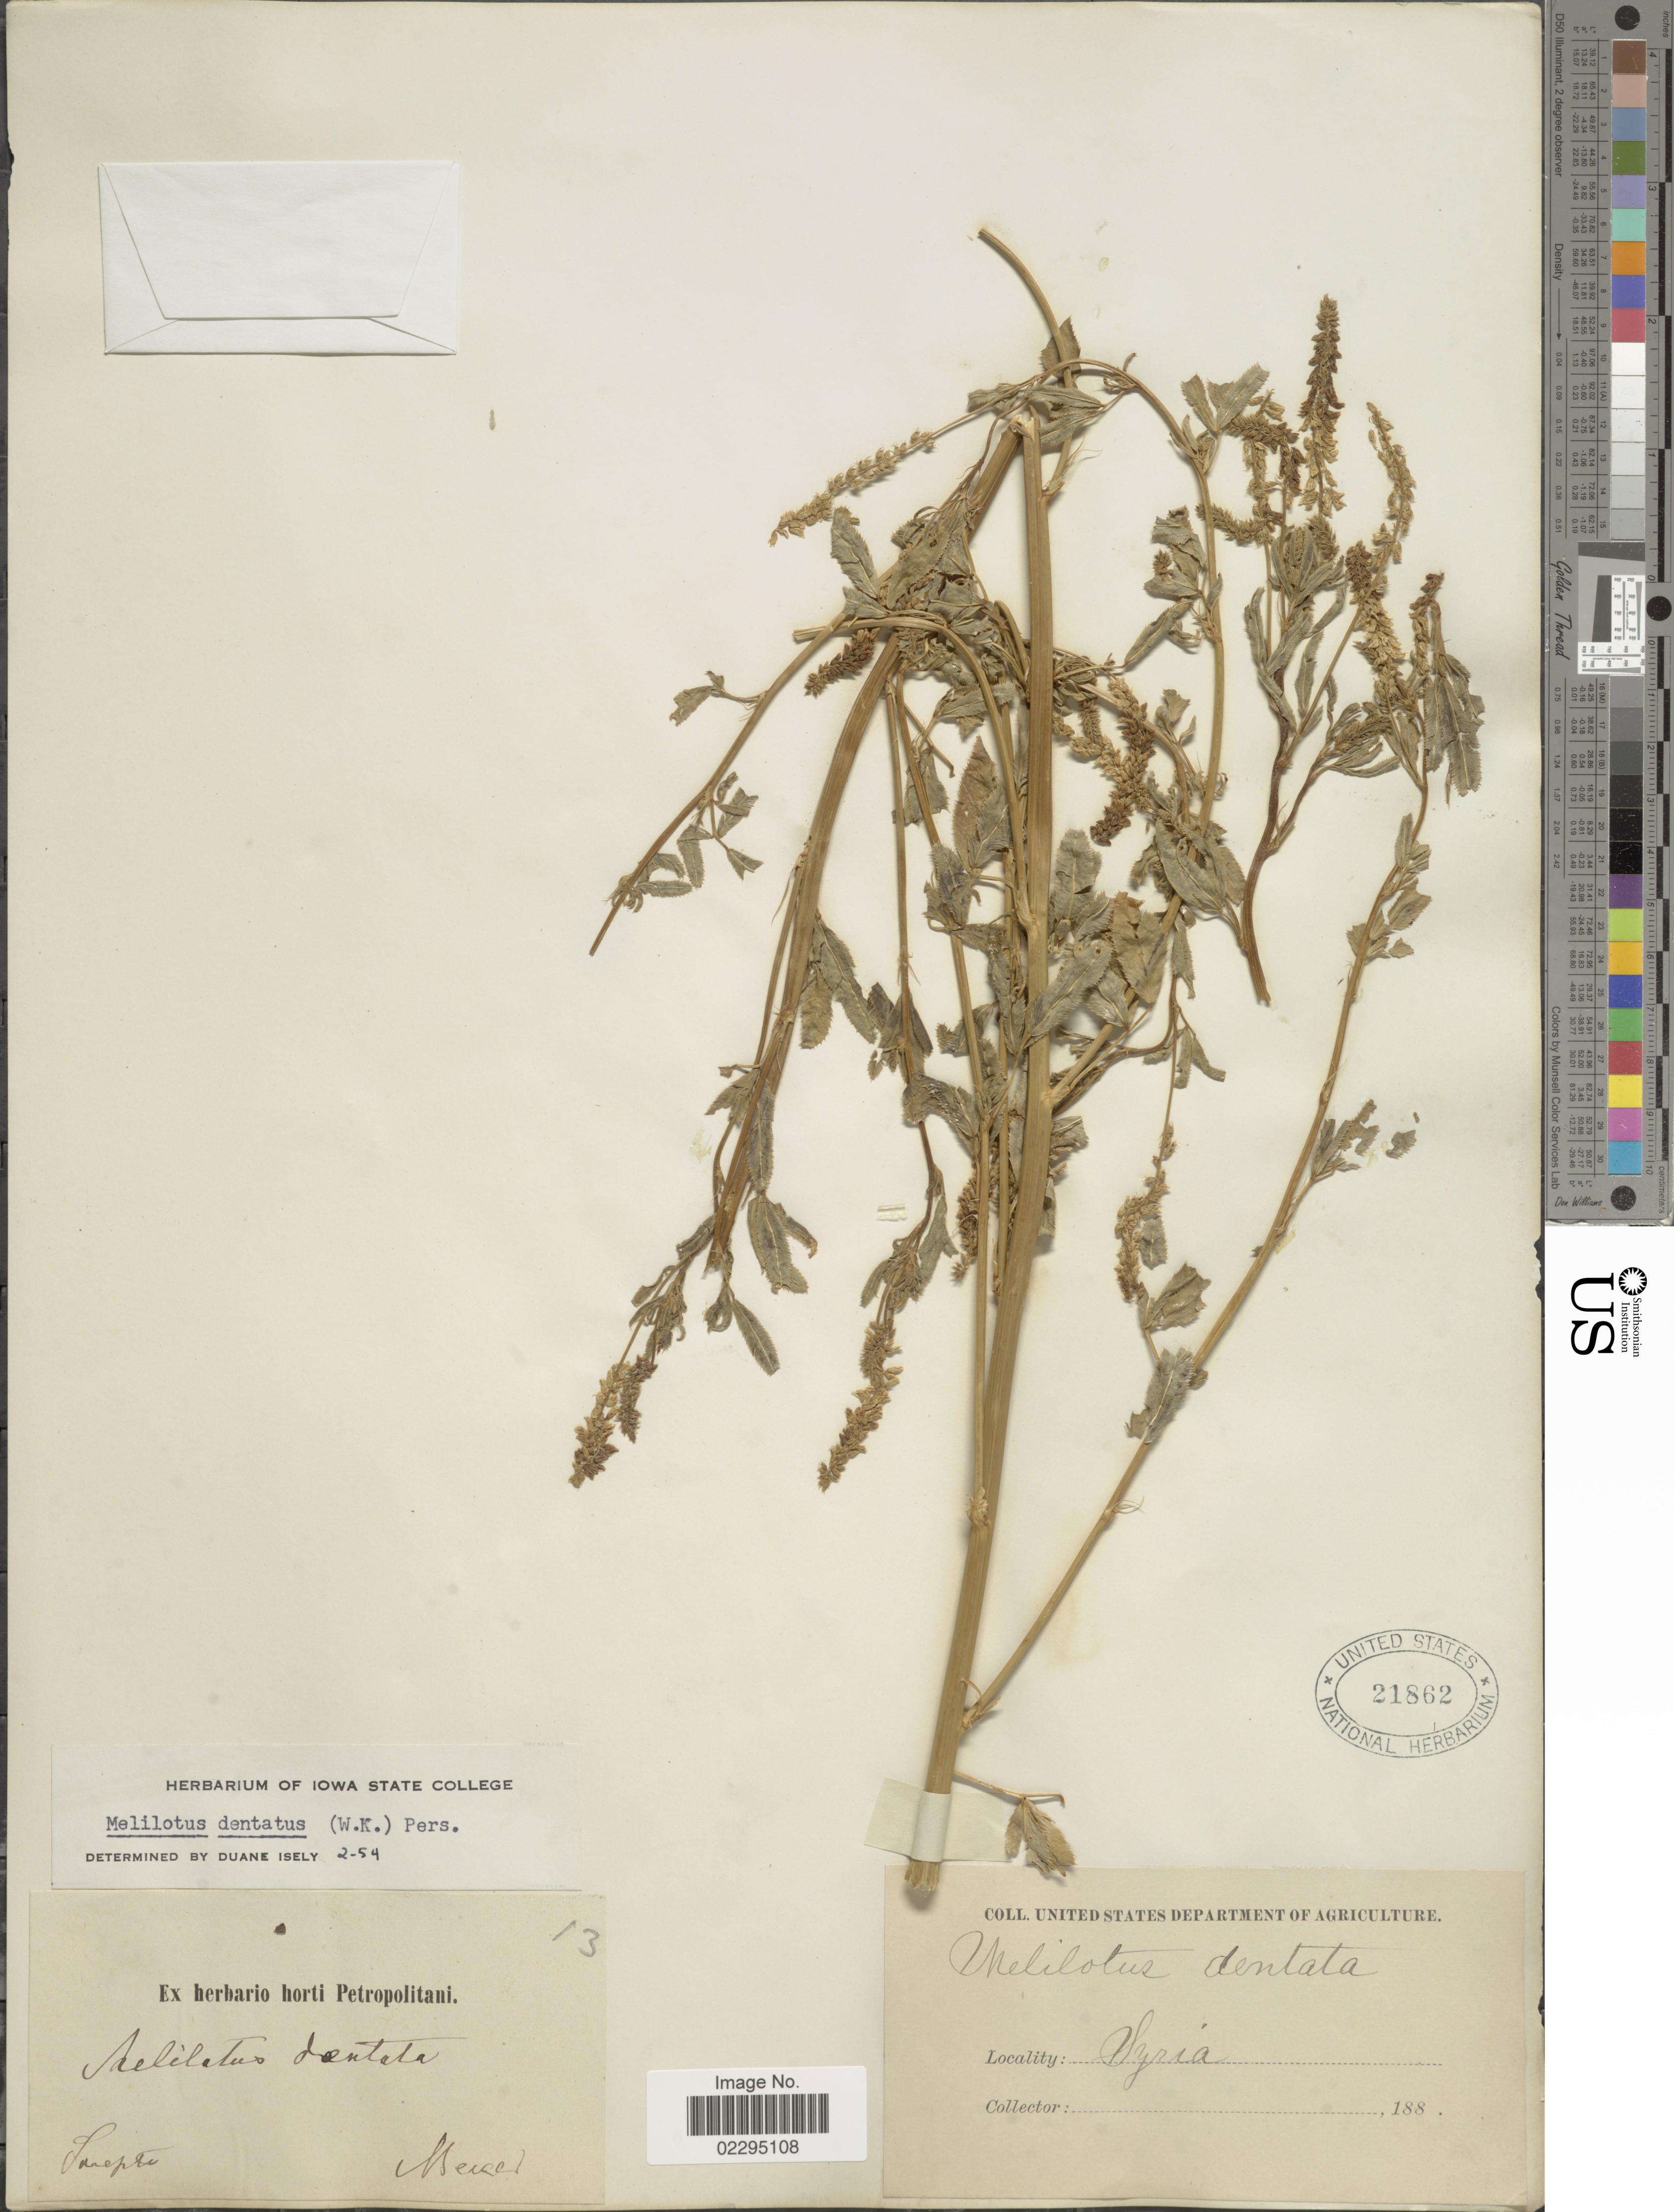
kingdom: Plantae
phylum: Tracheophyta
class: Magnoliopsida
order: Fabales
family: Fabaceae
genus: Melilotus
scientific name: Melilotus dentatus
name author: (Waldst. & Kit.) Pers.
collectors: A. Becker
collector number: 13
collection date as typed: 188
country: Russian Federation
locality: Sarepta, "Syria"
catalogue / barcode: US 21862